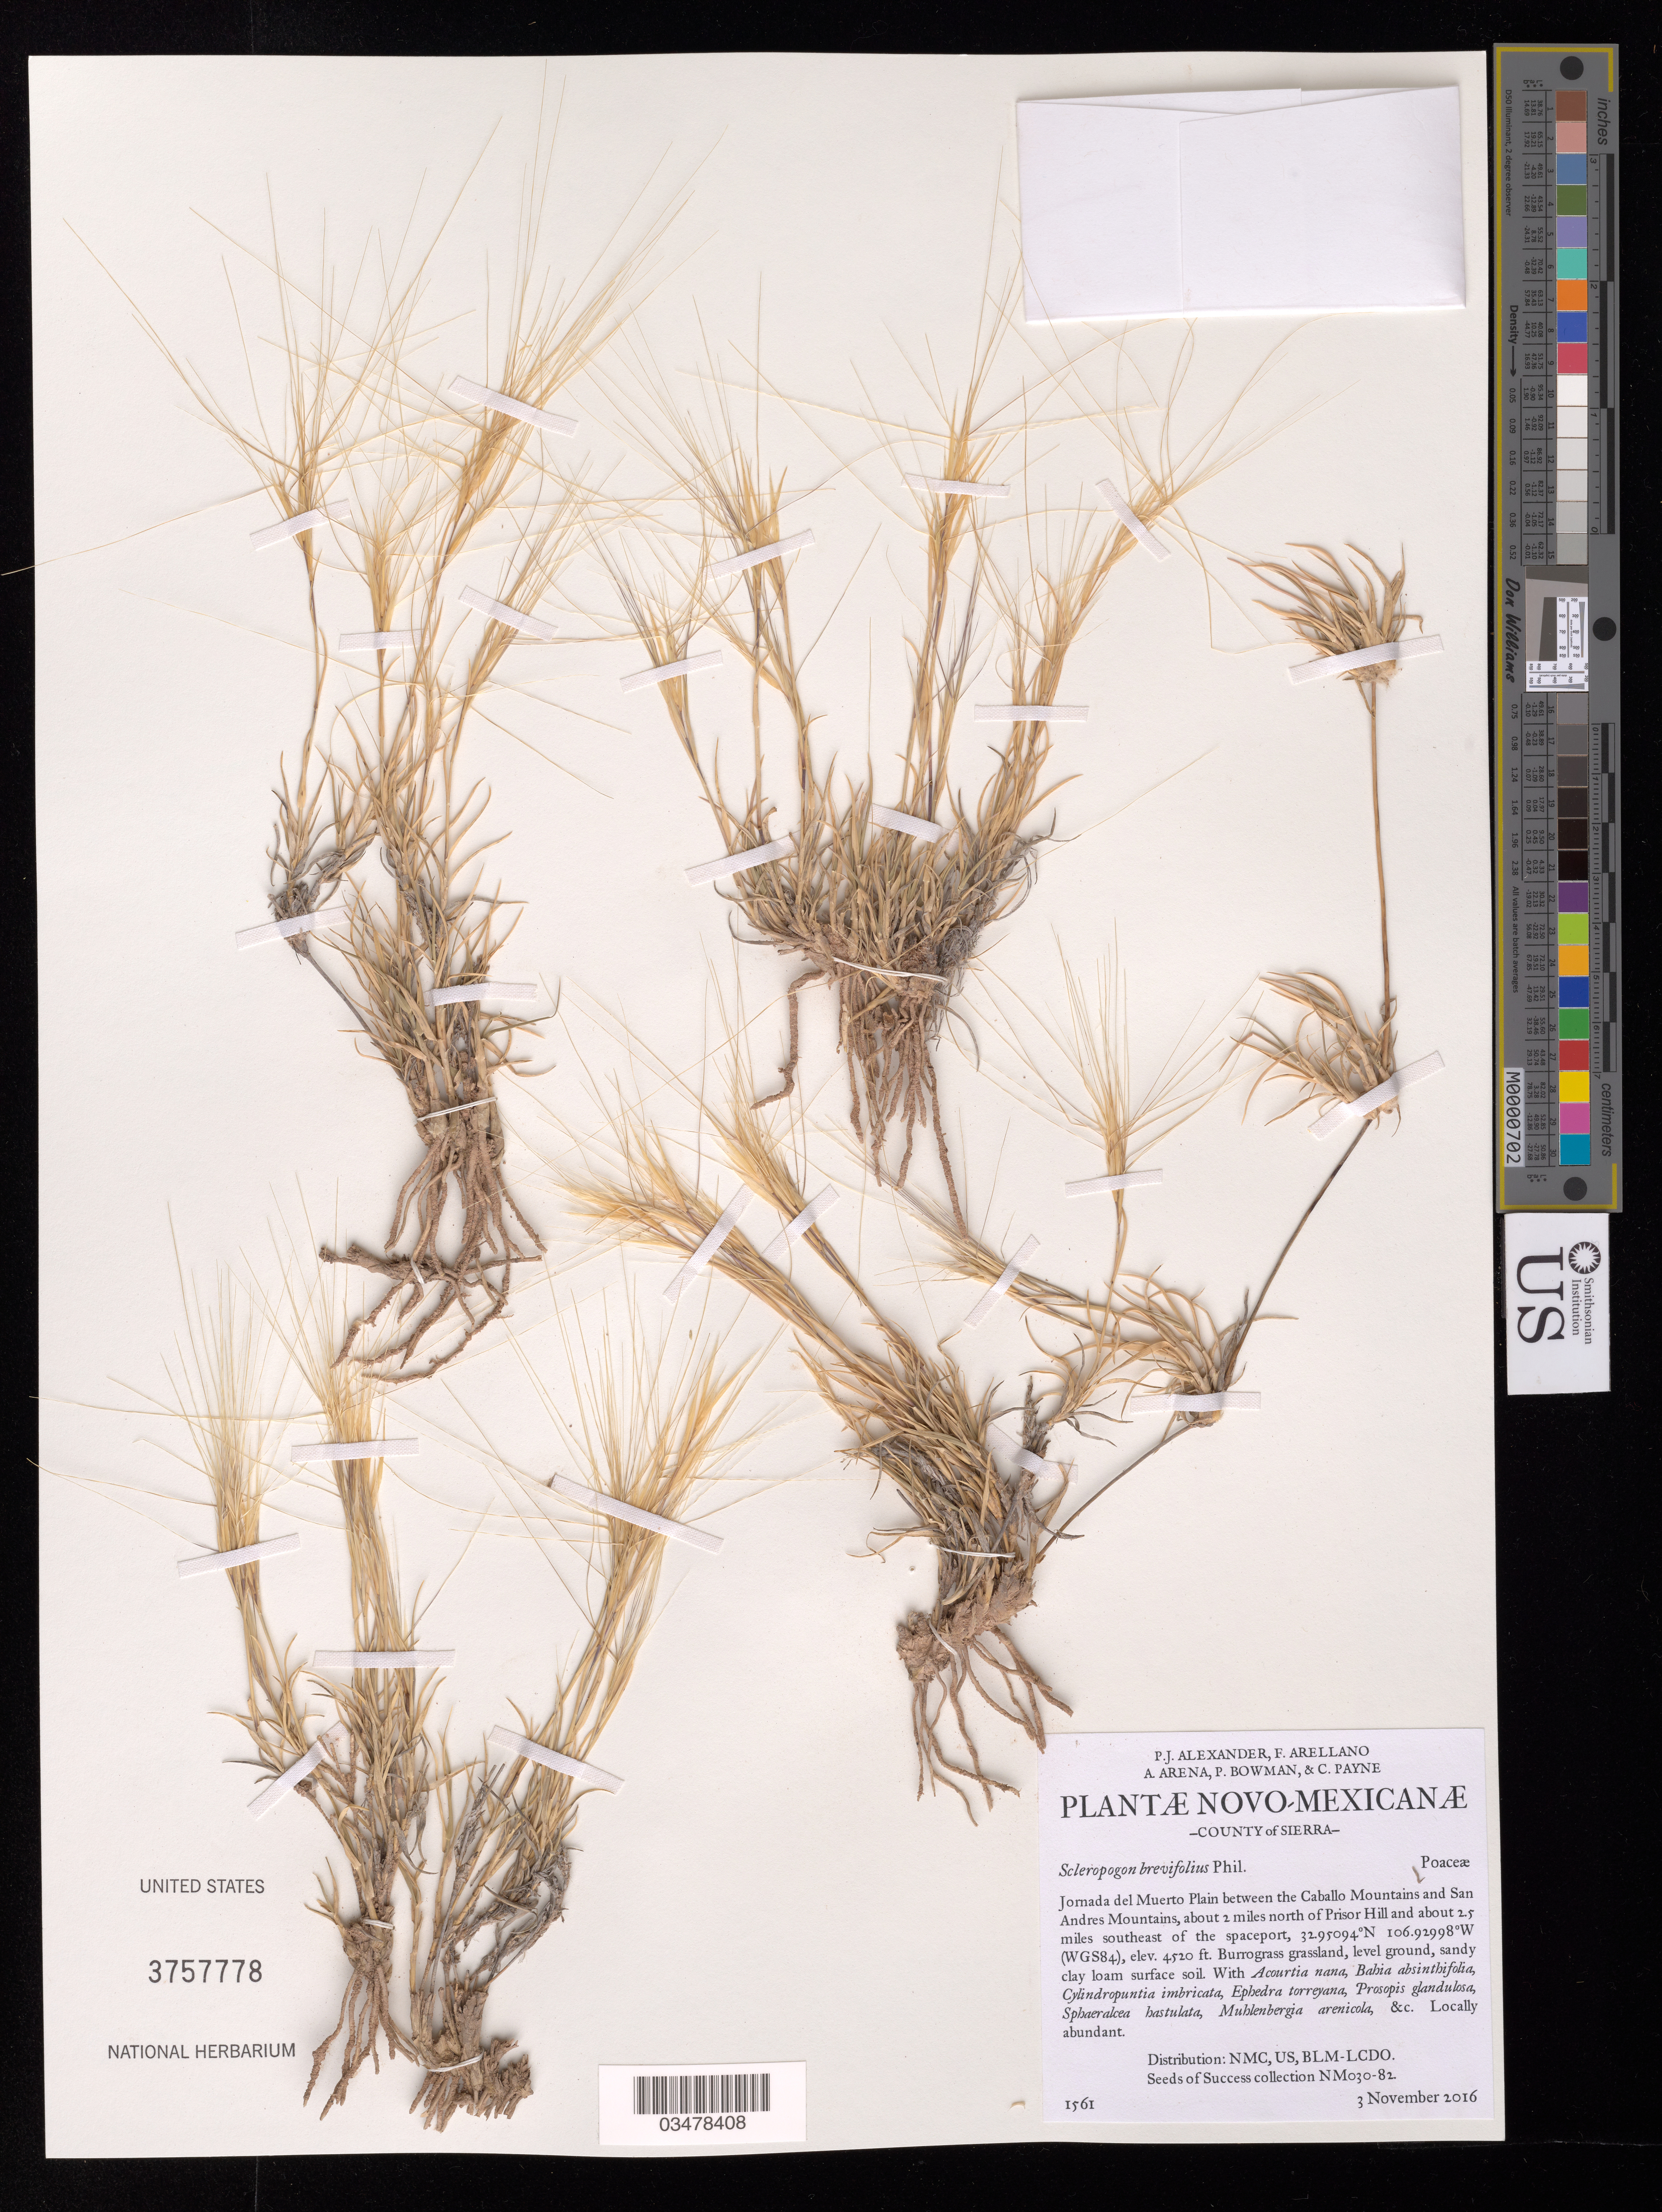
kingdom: Plantae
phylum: Tracheophyta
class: Liliopsida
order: Poales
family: Poaceae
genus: Scleropogon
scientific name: Scleropogon brevifolius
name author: Phil.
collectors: P. Alexander, F. Arellano, A. Arena, P. Bowman & C. Payne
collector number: NM030-082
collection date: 2016-11-03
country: United States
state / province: New Mexico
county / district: Sierra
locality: Allotment 06020, Bar Cross Ranch. Jornada del Muerto Plain between the Caballo Mtns and San Andres Mnts, 2 mi. N of Prisor Hill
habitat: Burrograss grassland. Ecological site: Loamy (R042XB014NM). Clay loam surface soil. Burrograss grassland. With Acourtia nana, Ephedra torreyana, Prosopis glandulosa, etc.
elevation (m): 1378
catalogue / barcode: US 3757778